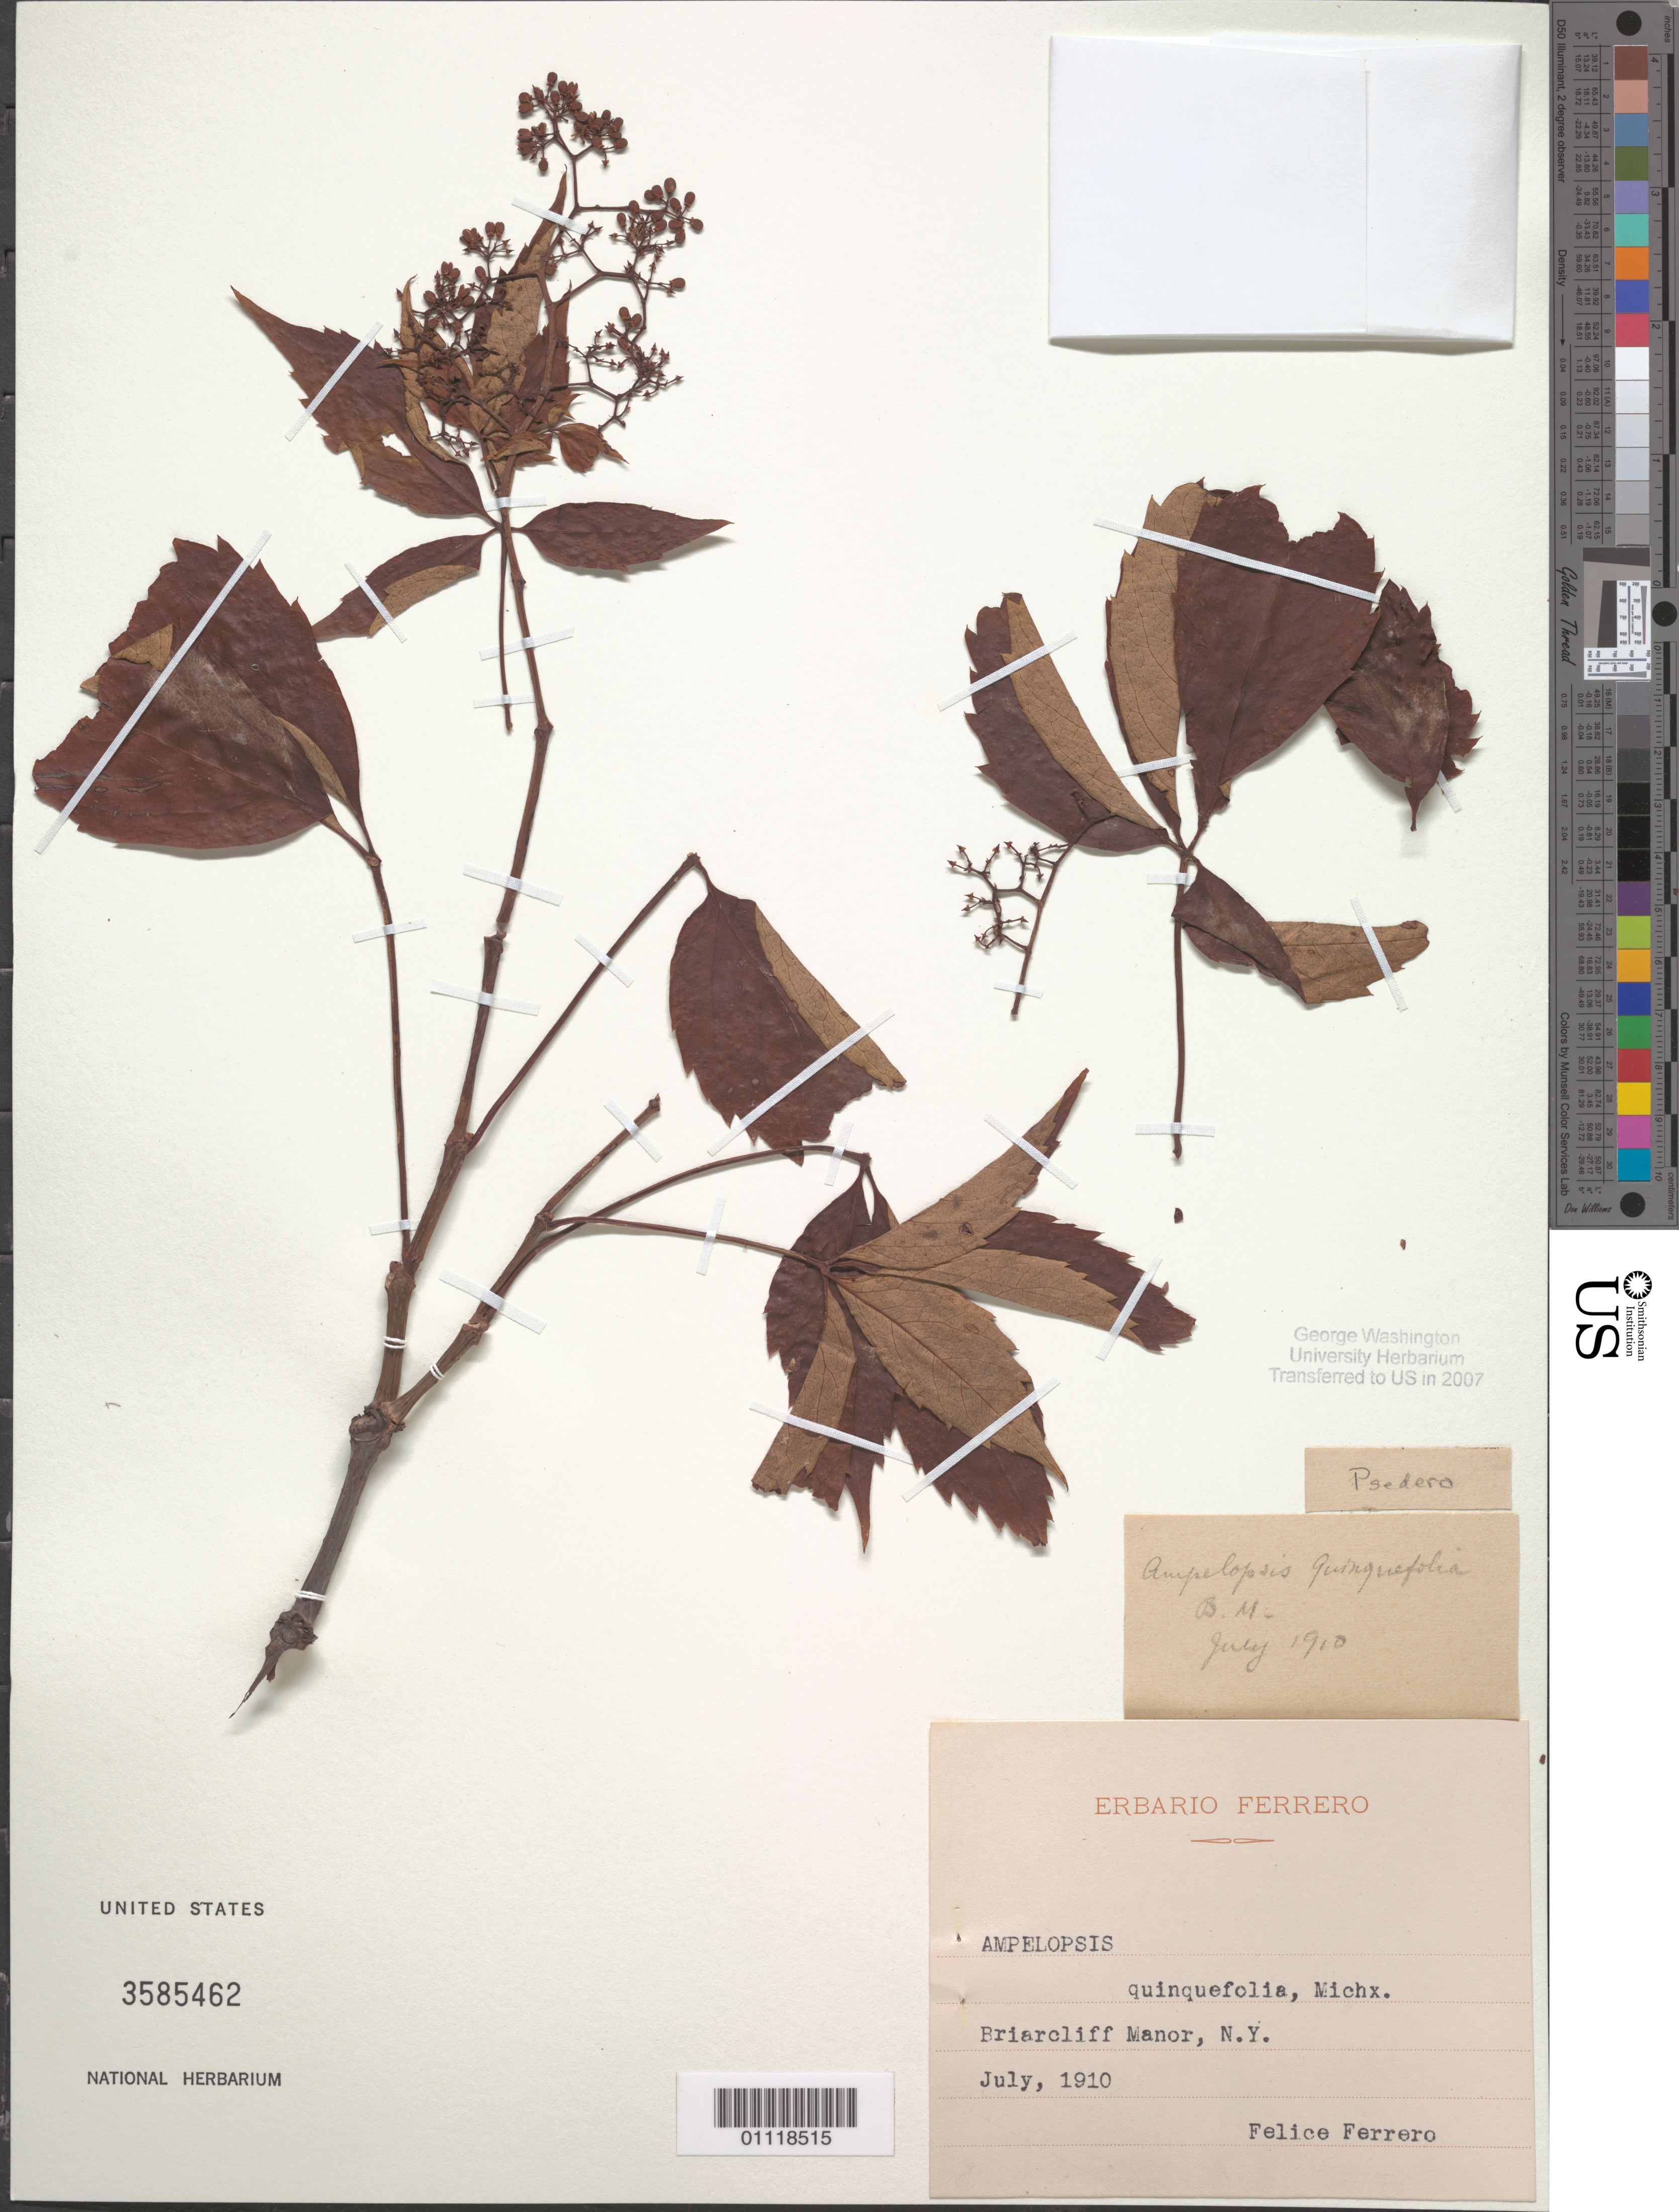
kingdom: Plantae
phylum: Tracheophyta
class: Magnoliopsida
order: Vitales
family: Vitaceae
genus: Parthenocissus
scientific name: Parthenocissus quinquefolia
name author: (L.) Planch.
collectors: F. Ferrero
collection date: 1910-07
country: United States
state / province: New York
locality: Briarcliff Manor.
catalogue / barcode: US 3585462